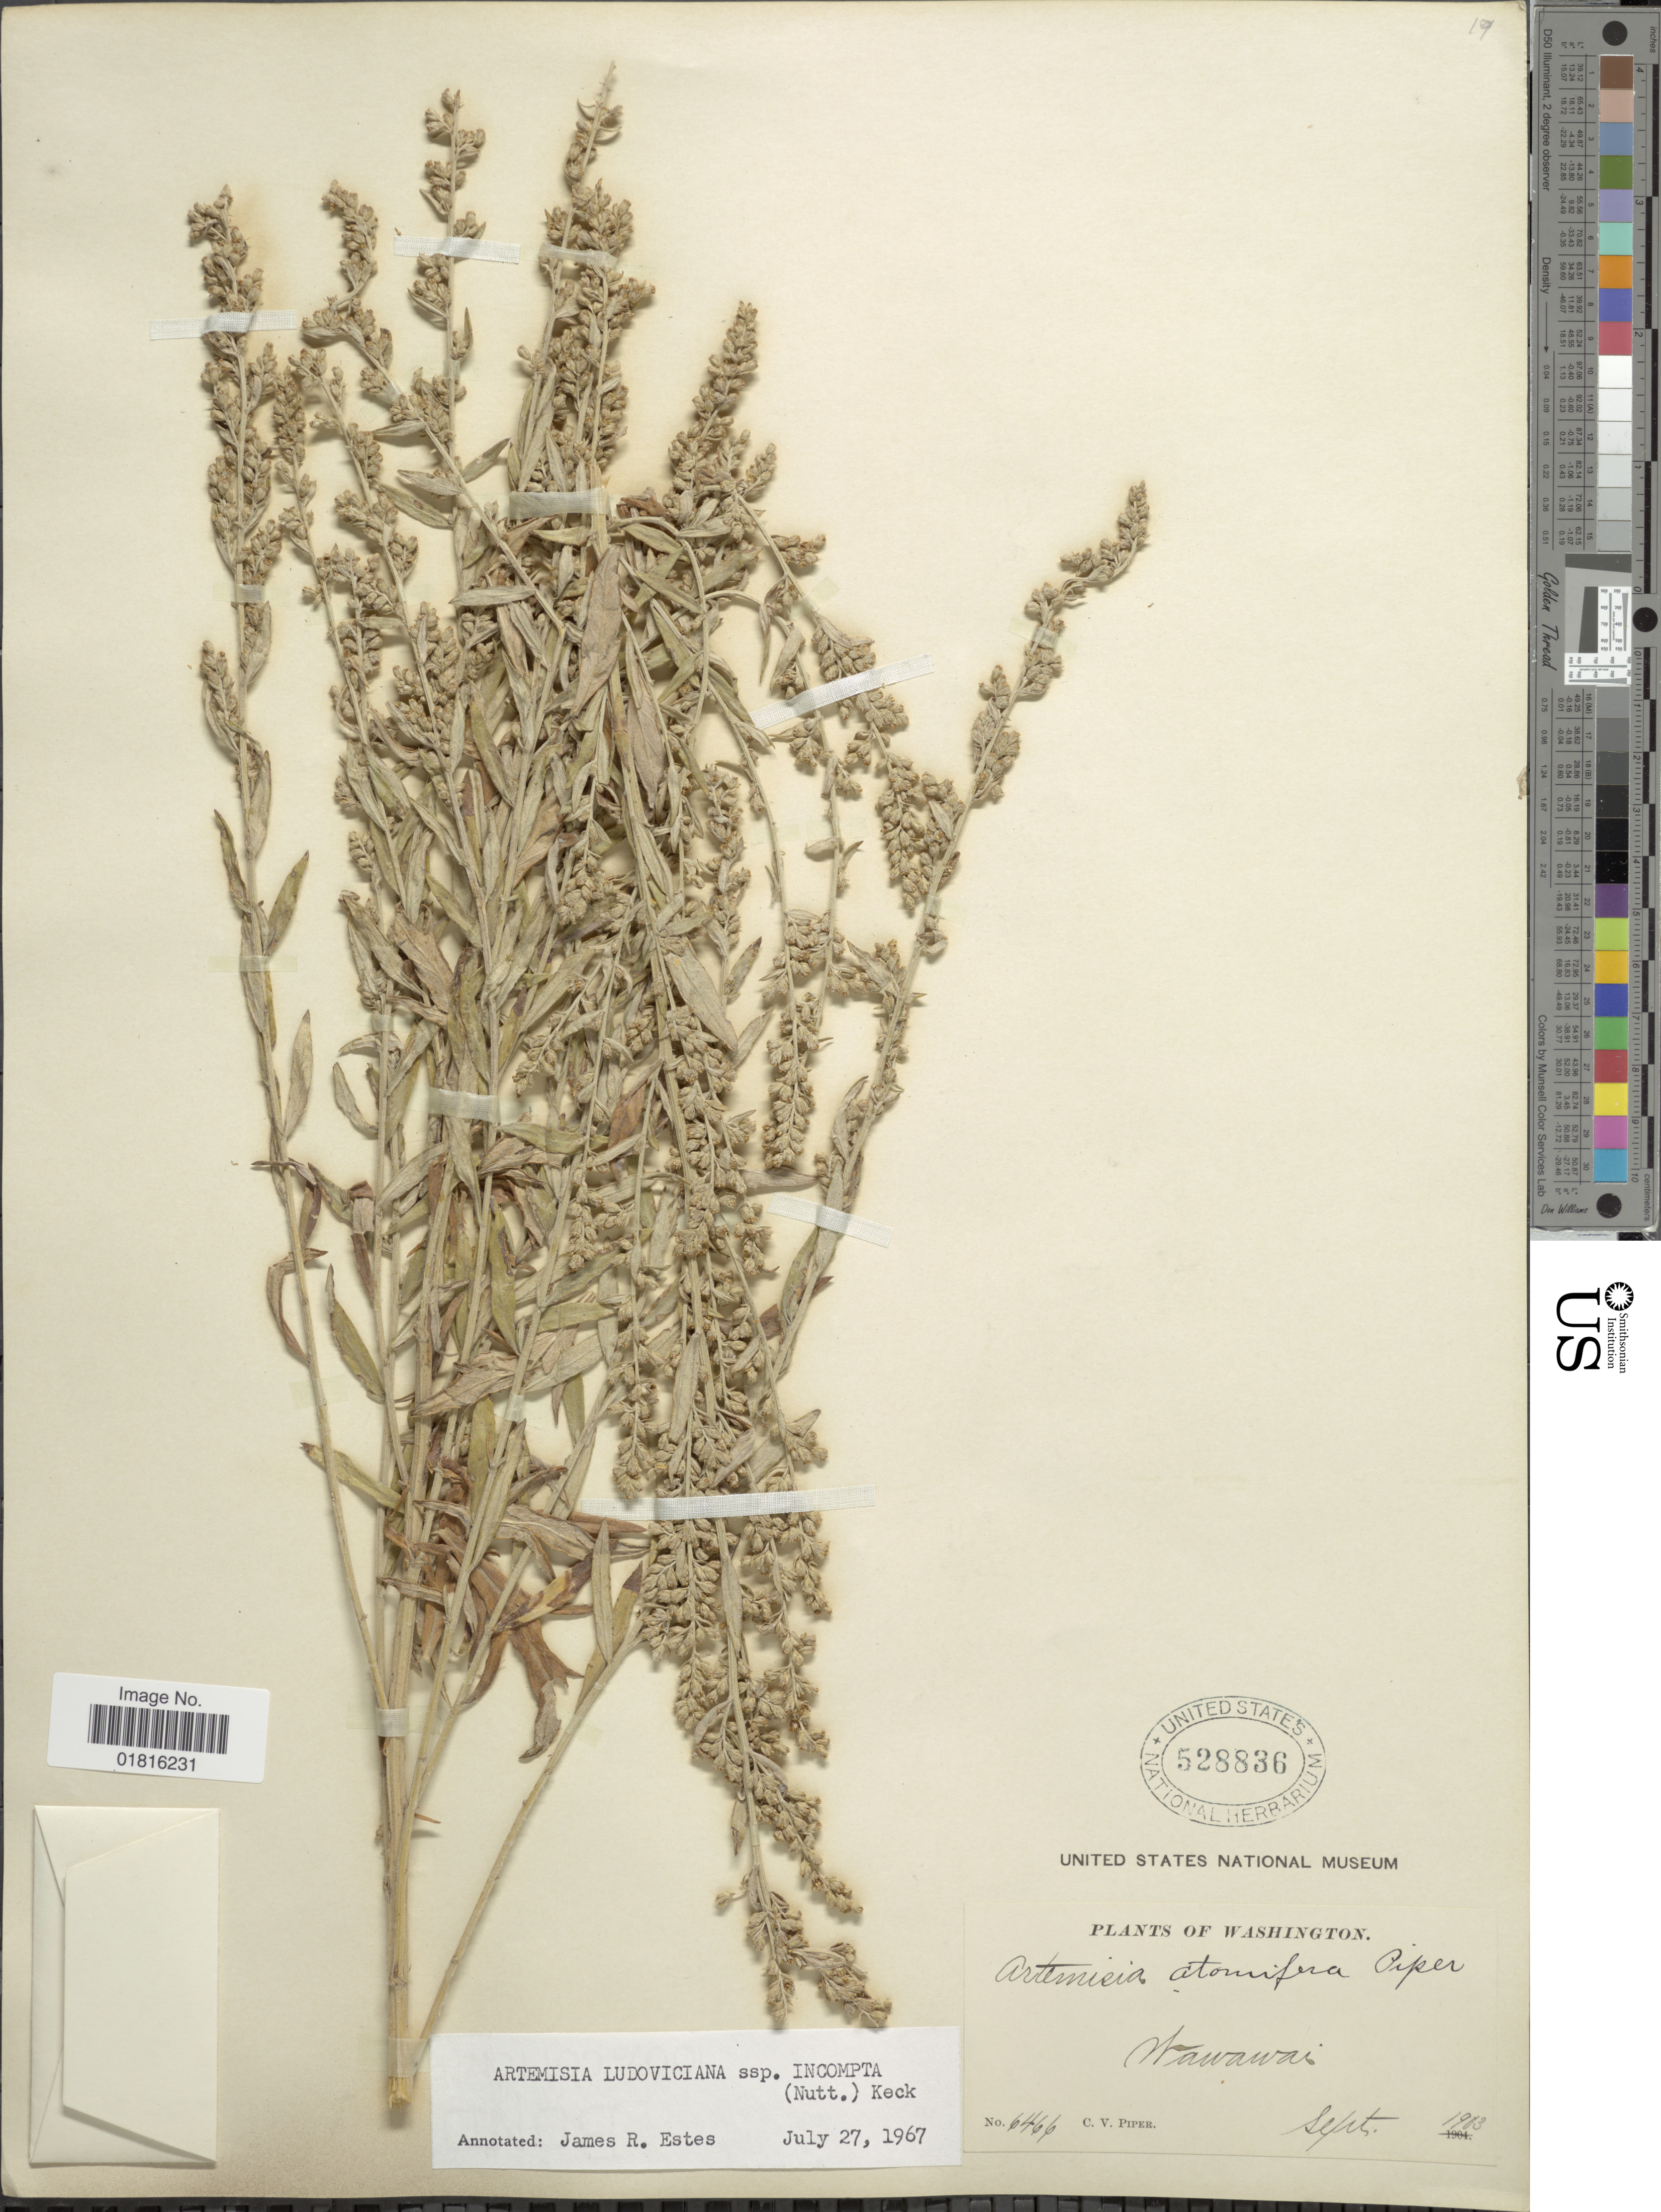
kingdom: Plantae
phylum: Tracheophyta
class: Magnoliopsida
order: Asterales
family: Asteraceae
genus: Artemisia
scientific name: Artemisia ludoviciana subsp. incompta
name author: (Nutt.) D.D. Keck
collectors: C. V. Piper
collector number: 6466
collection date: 1903-09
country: United States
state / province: Washington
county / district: Whitman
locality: Wawawai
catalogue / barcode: US 528836